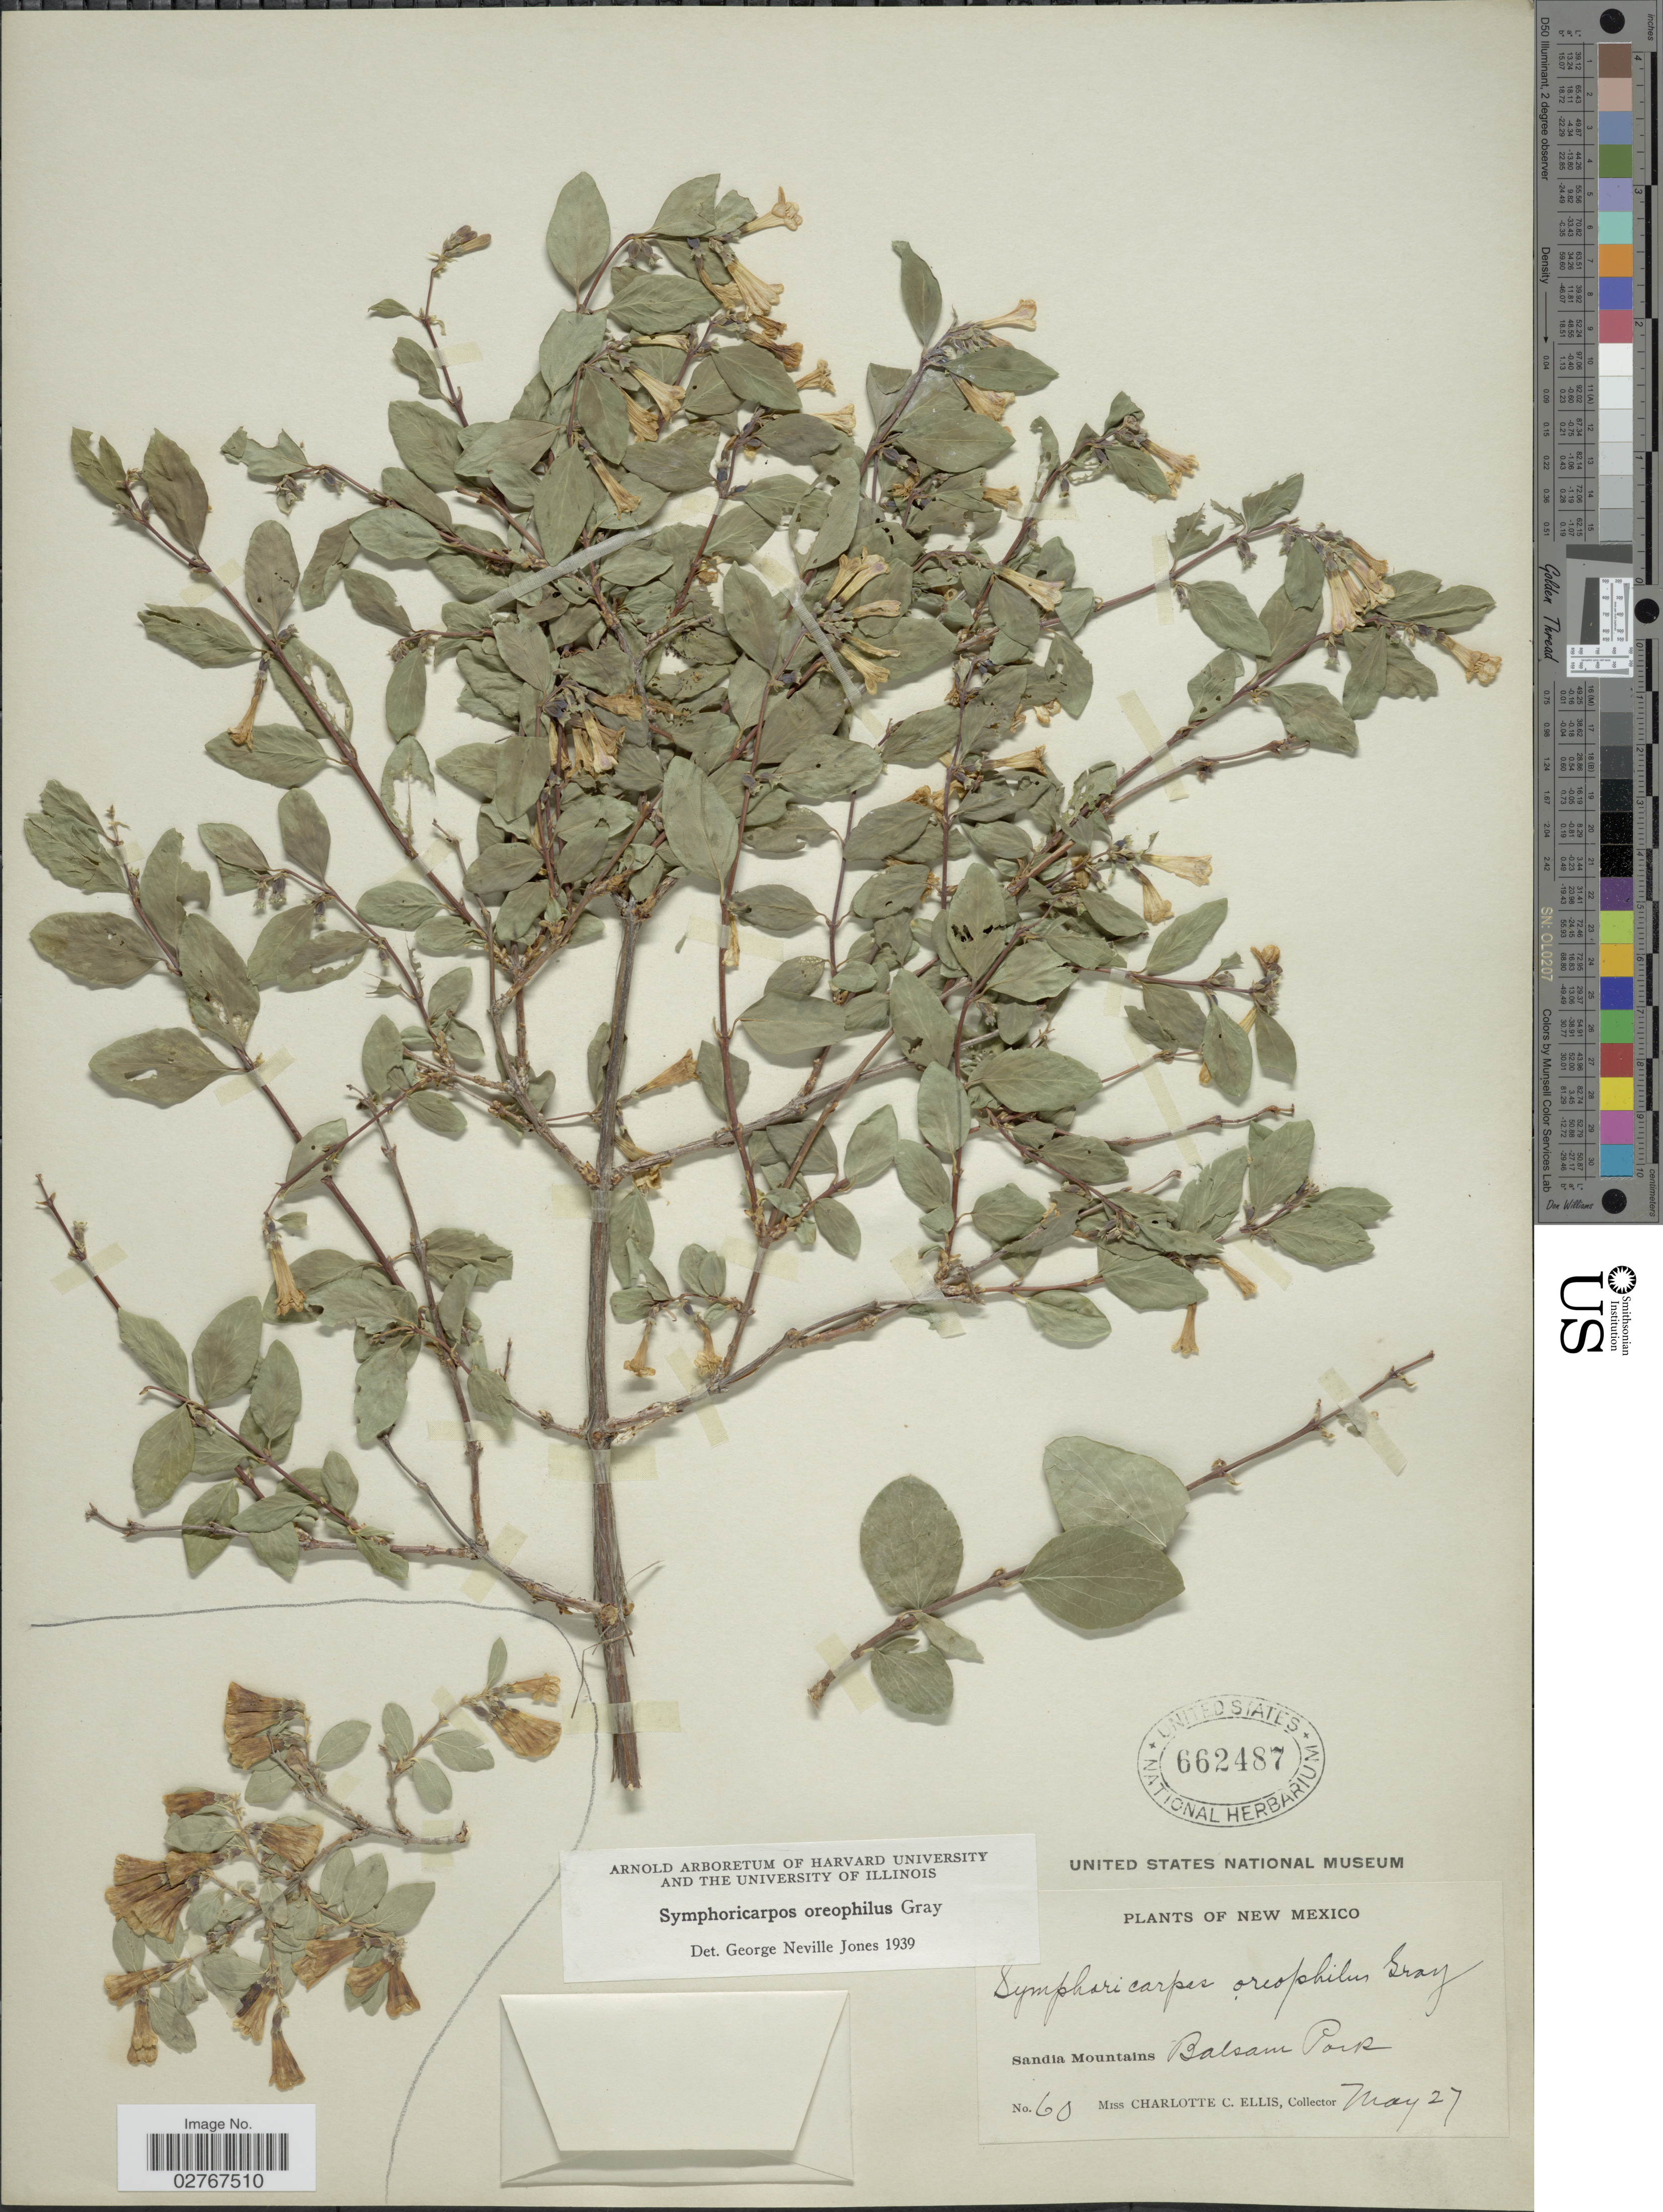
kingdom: Plantae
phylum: Tracheophyta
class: Magnoliopsida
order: Dipsacales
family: Caprifoliaceae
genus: Symphoricarpos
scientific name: Symphoricarpos oreophilus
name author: A. Gray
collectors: C. C. Ellis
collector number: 60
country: United States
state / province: New Mexico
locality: Sandia Mountains, Balsam Park.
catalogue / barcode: US 662487